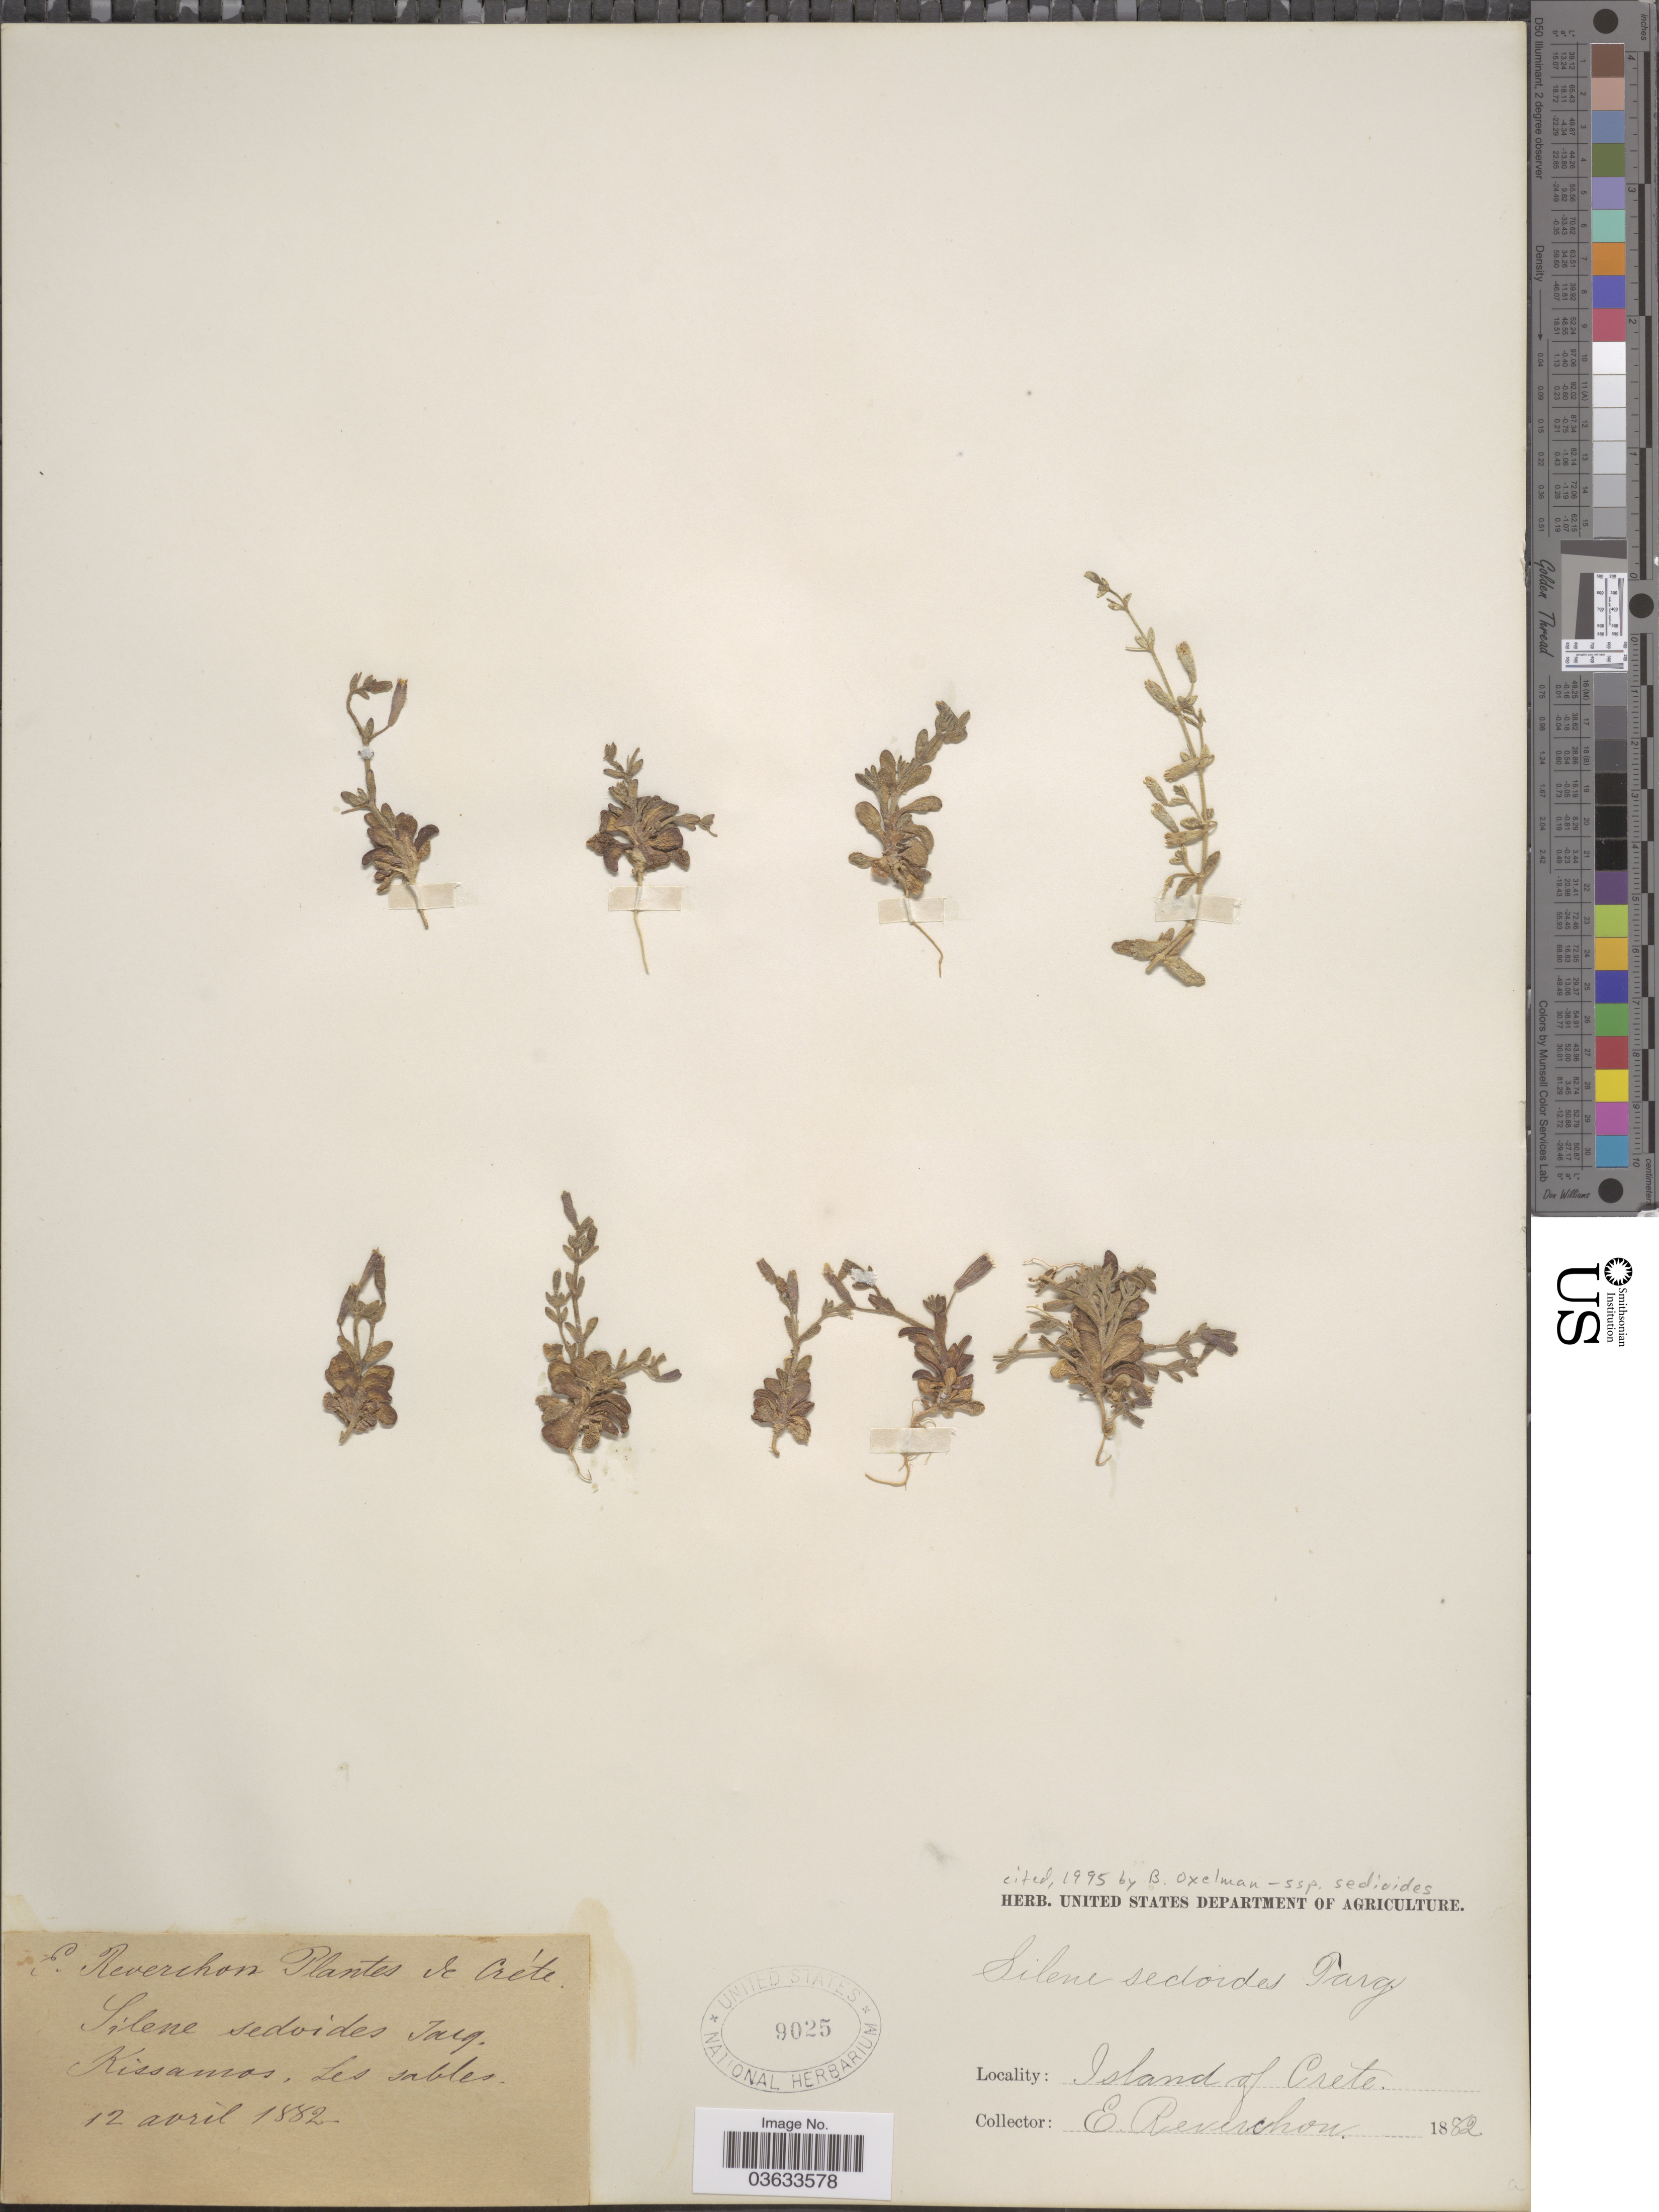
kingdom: Plantae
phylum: Tracheophyta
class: Magnoliopsida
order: Caryophyllales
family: Caryophyllaceae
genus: Silene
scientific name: Silene sedoides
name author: Poir.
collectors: E. Reverchon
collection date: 1882-04-12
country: Greece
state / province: Crete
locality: Island of Crete. Kissamos, les sables.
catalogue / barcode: US 9025